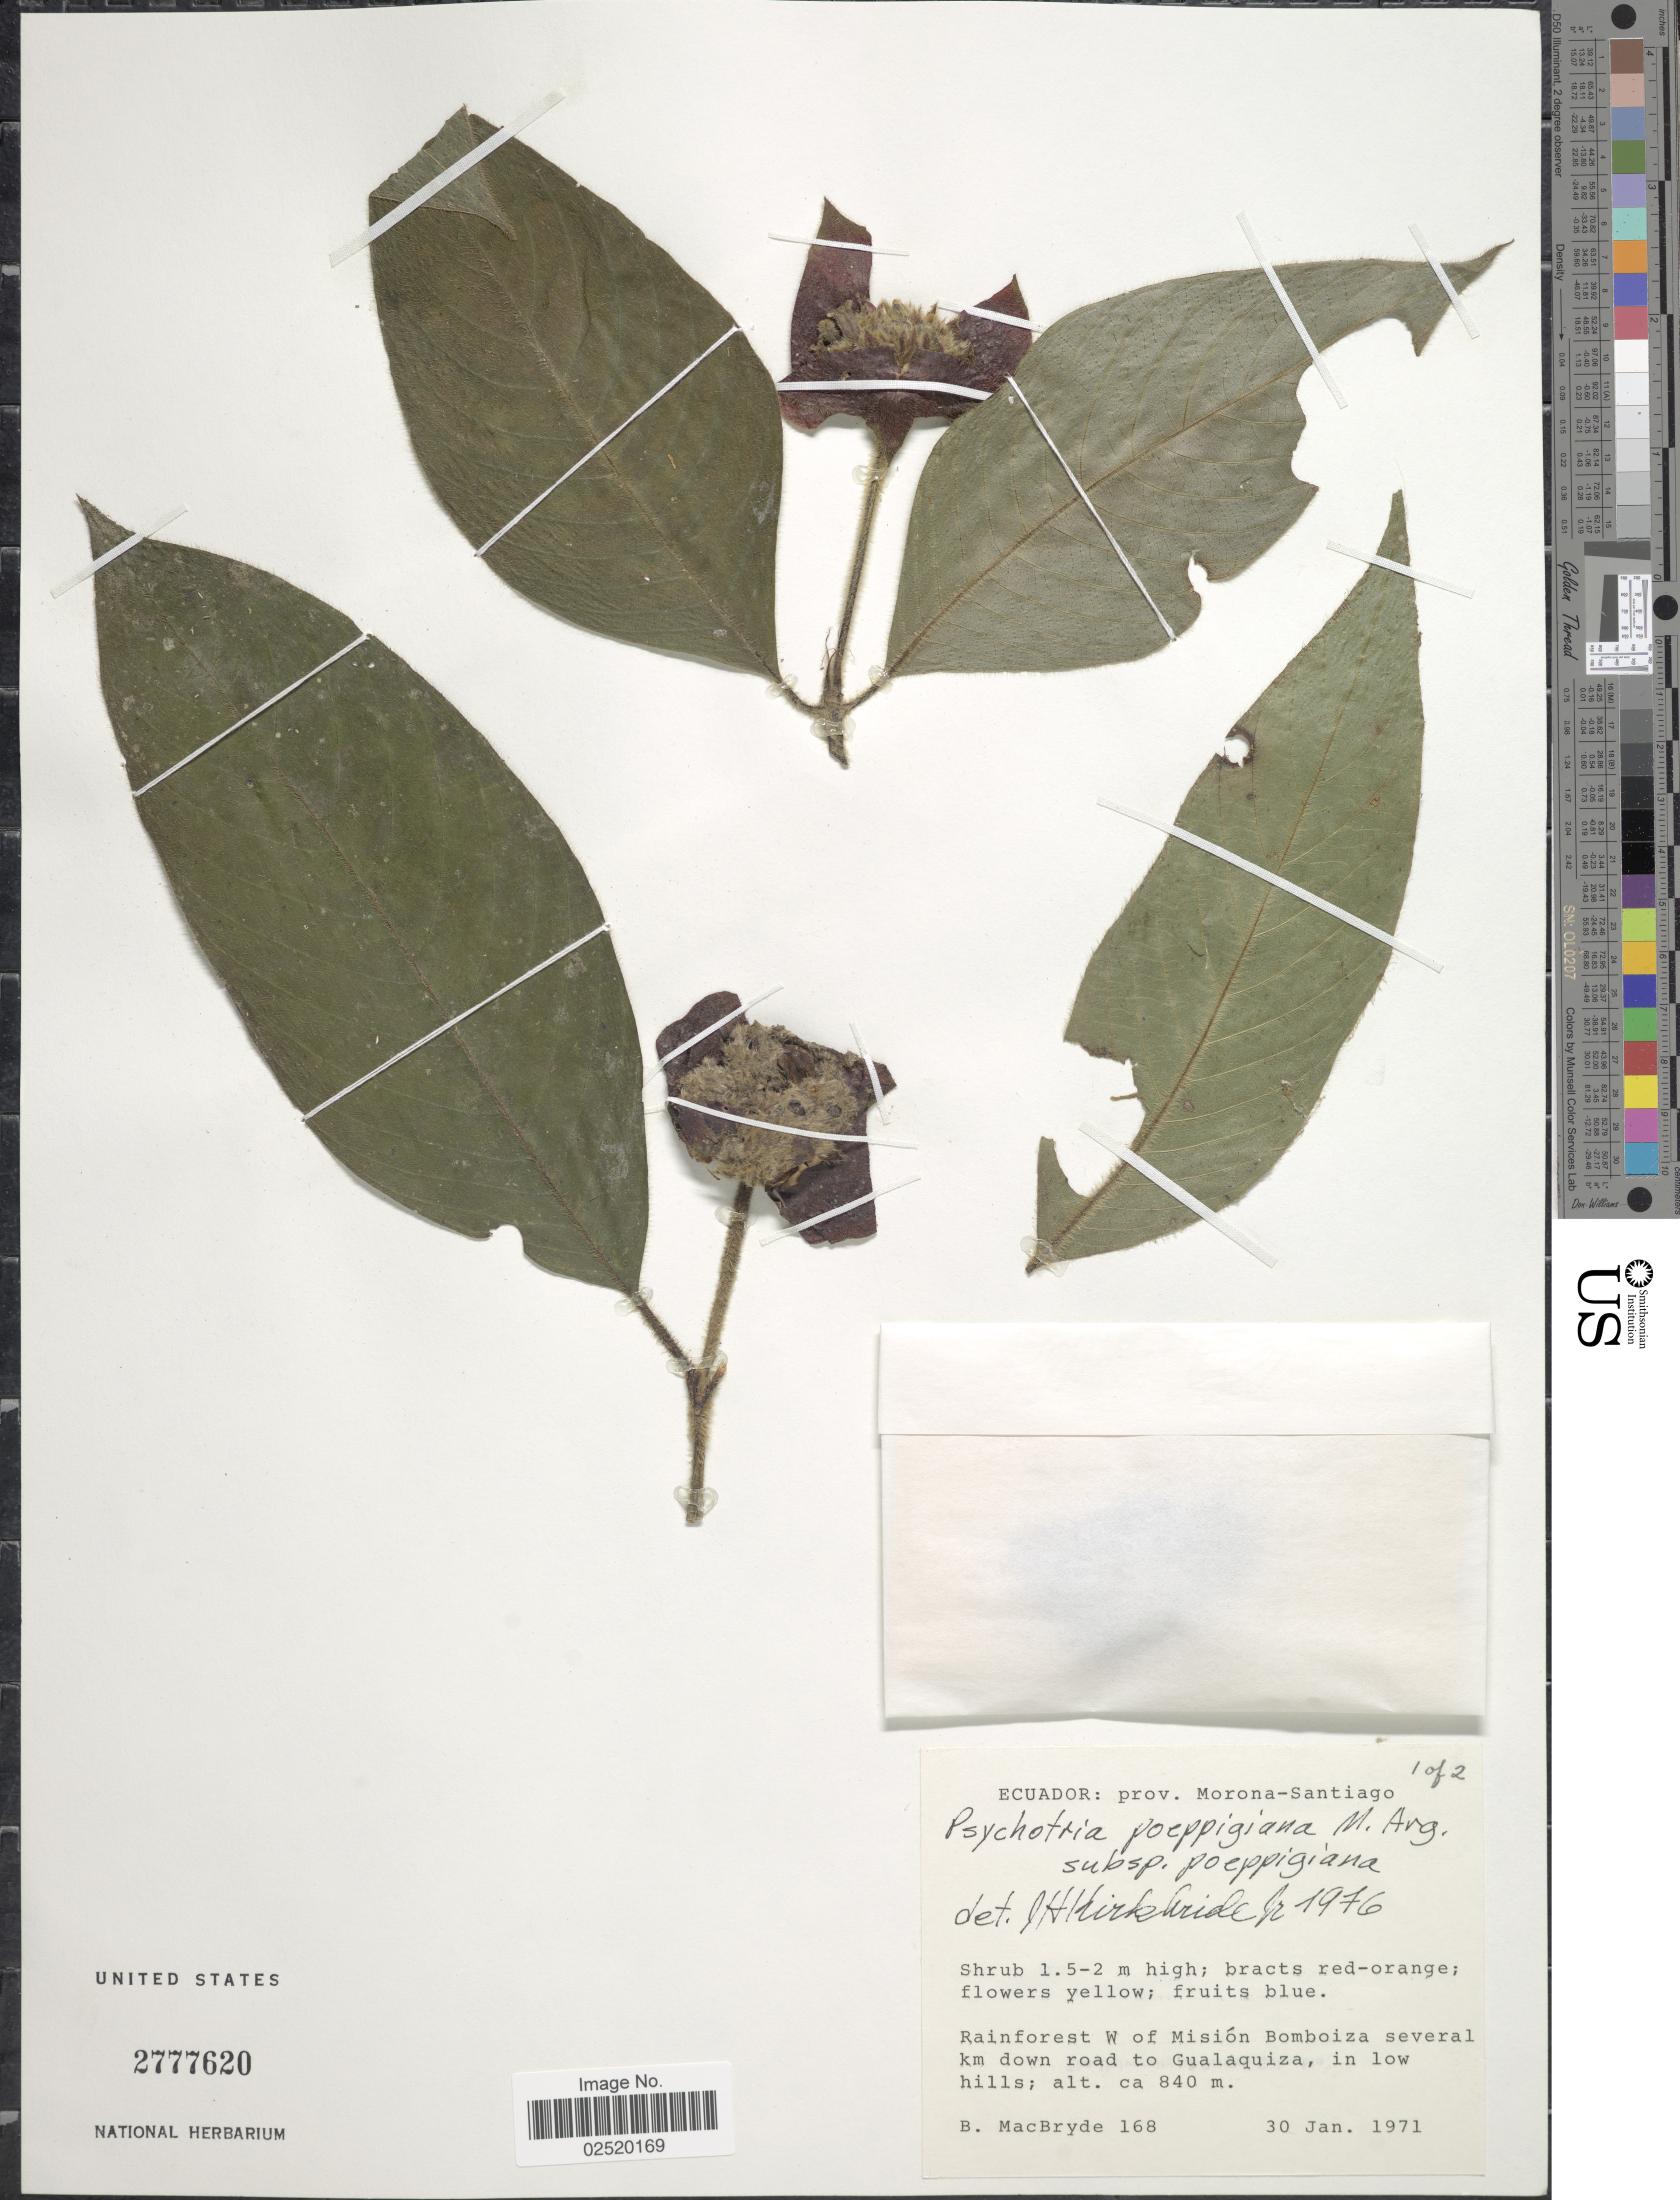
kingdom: Plantae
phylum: Tracheophyta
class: Magnoliopsida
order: Gentianales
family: Rubiaceae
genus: Psychotria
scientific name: Psychotria poeppigiana subsp. poeppigiana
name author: Müll. Arg.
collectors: B. MacBryde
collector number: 168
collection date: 1971-01-30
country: Ecuador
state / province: Morona-Santiago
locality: Ecuador: Prov. Morona-Santiago, Rainforest W of Mision Bomboiza several km down road to Gualaquiza, in low hills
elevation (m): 840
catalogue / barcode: US 2777620